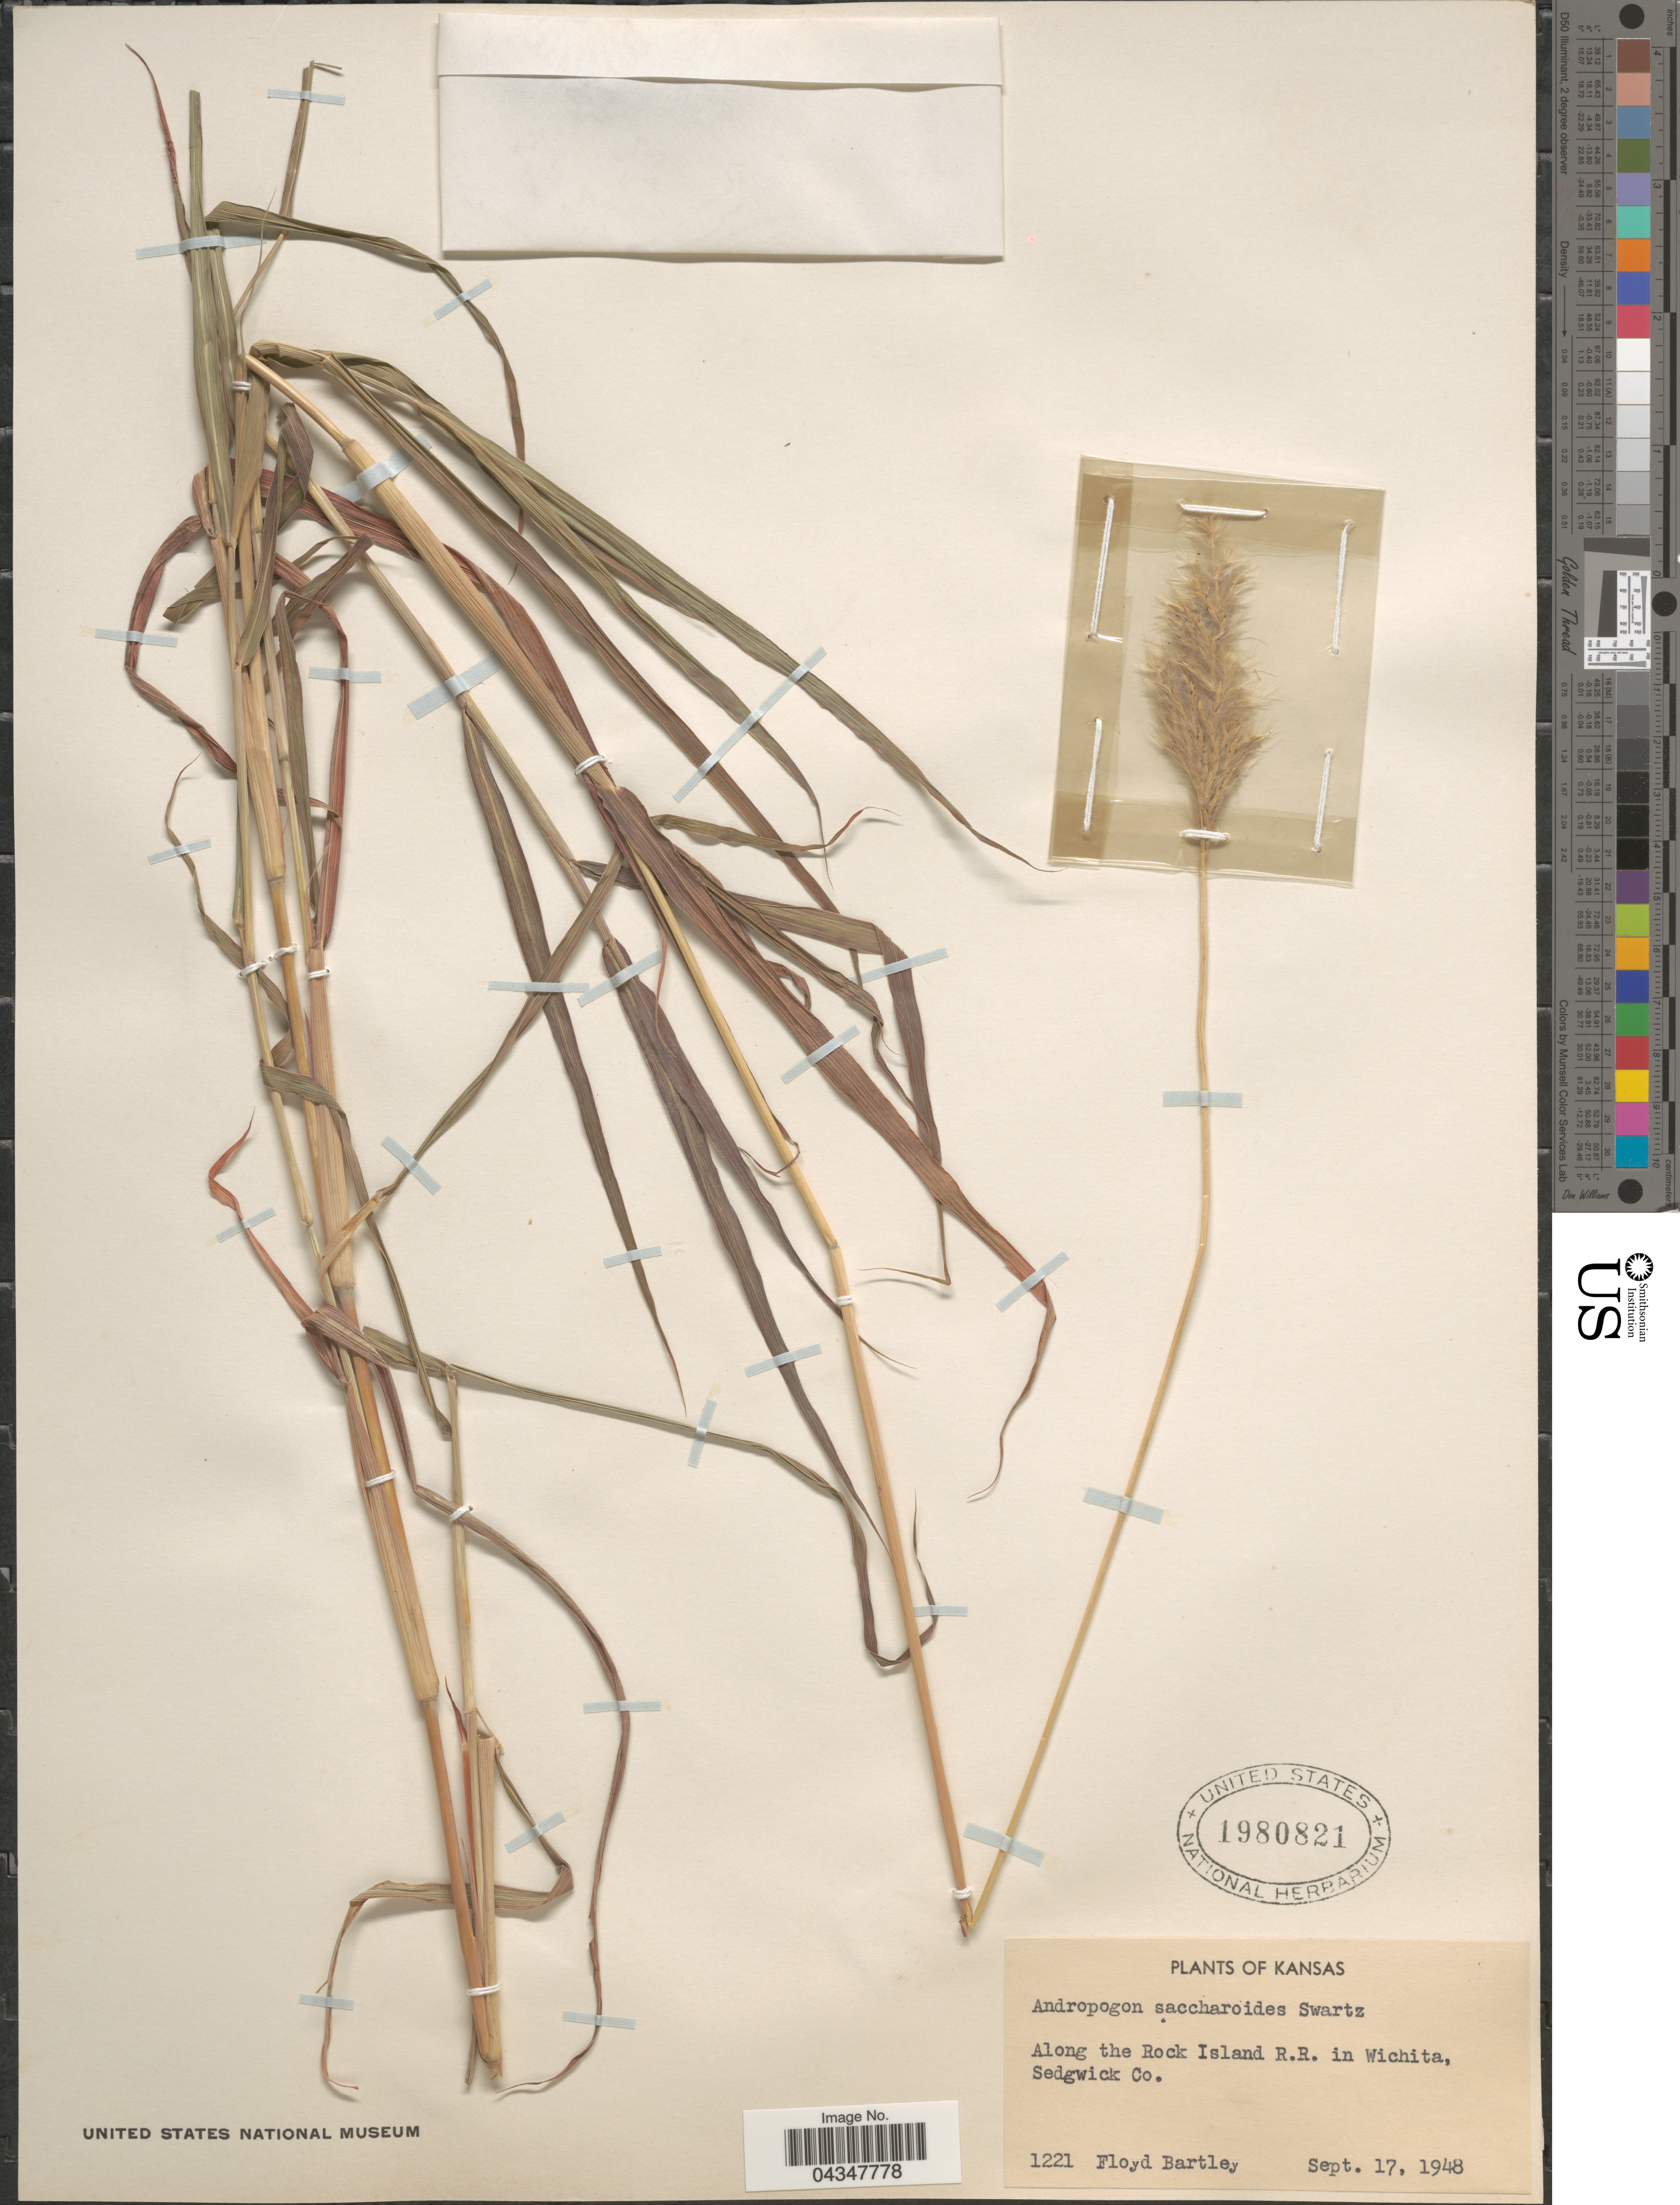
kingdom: Plantae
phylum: Tracheophyta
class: Liliopsida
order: Poales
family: Poaceae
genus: Bothriochloa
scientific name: Bothriochloa saccharoides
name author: (Sw.) Rydb.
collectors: F. Bartley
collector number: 1221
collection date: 1948-09-17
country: United States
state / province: Kansas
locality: Along the Rock Island R.R. in Wichita, Sedgwick Co.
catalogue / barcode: US 1980821